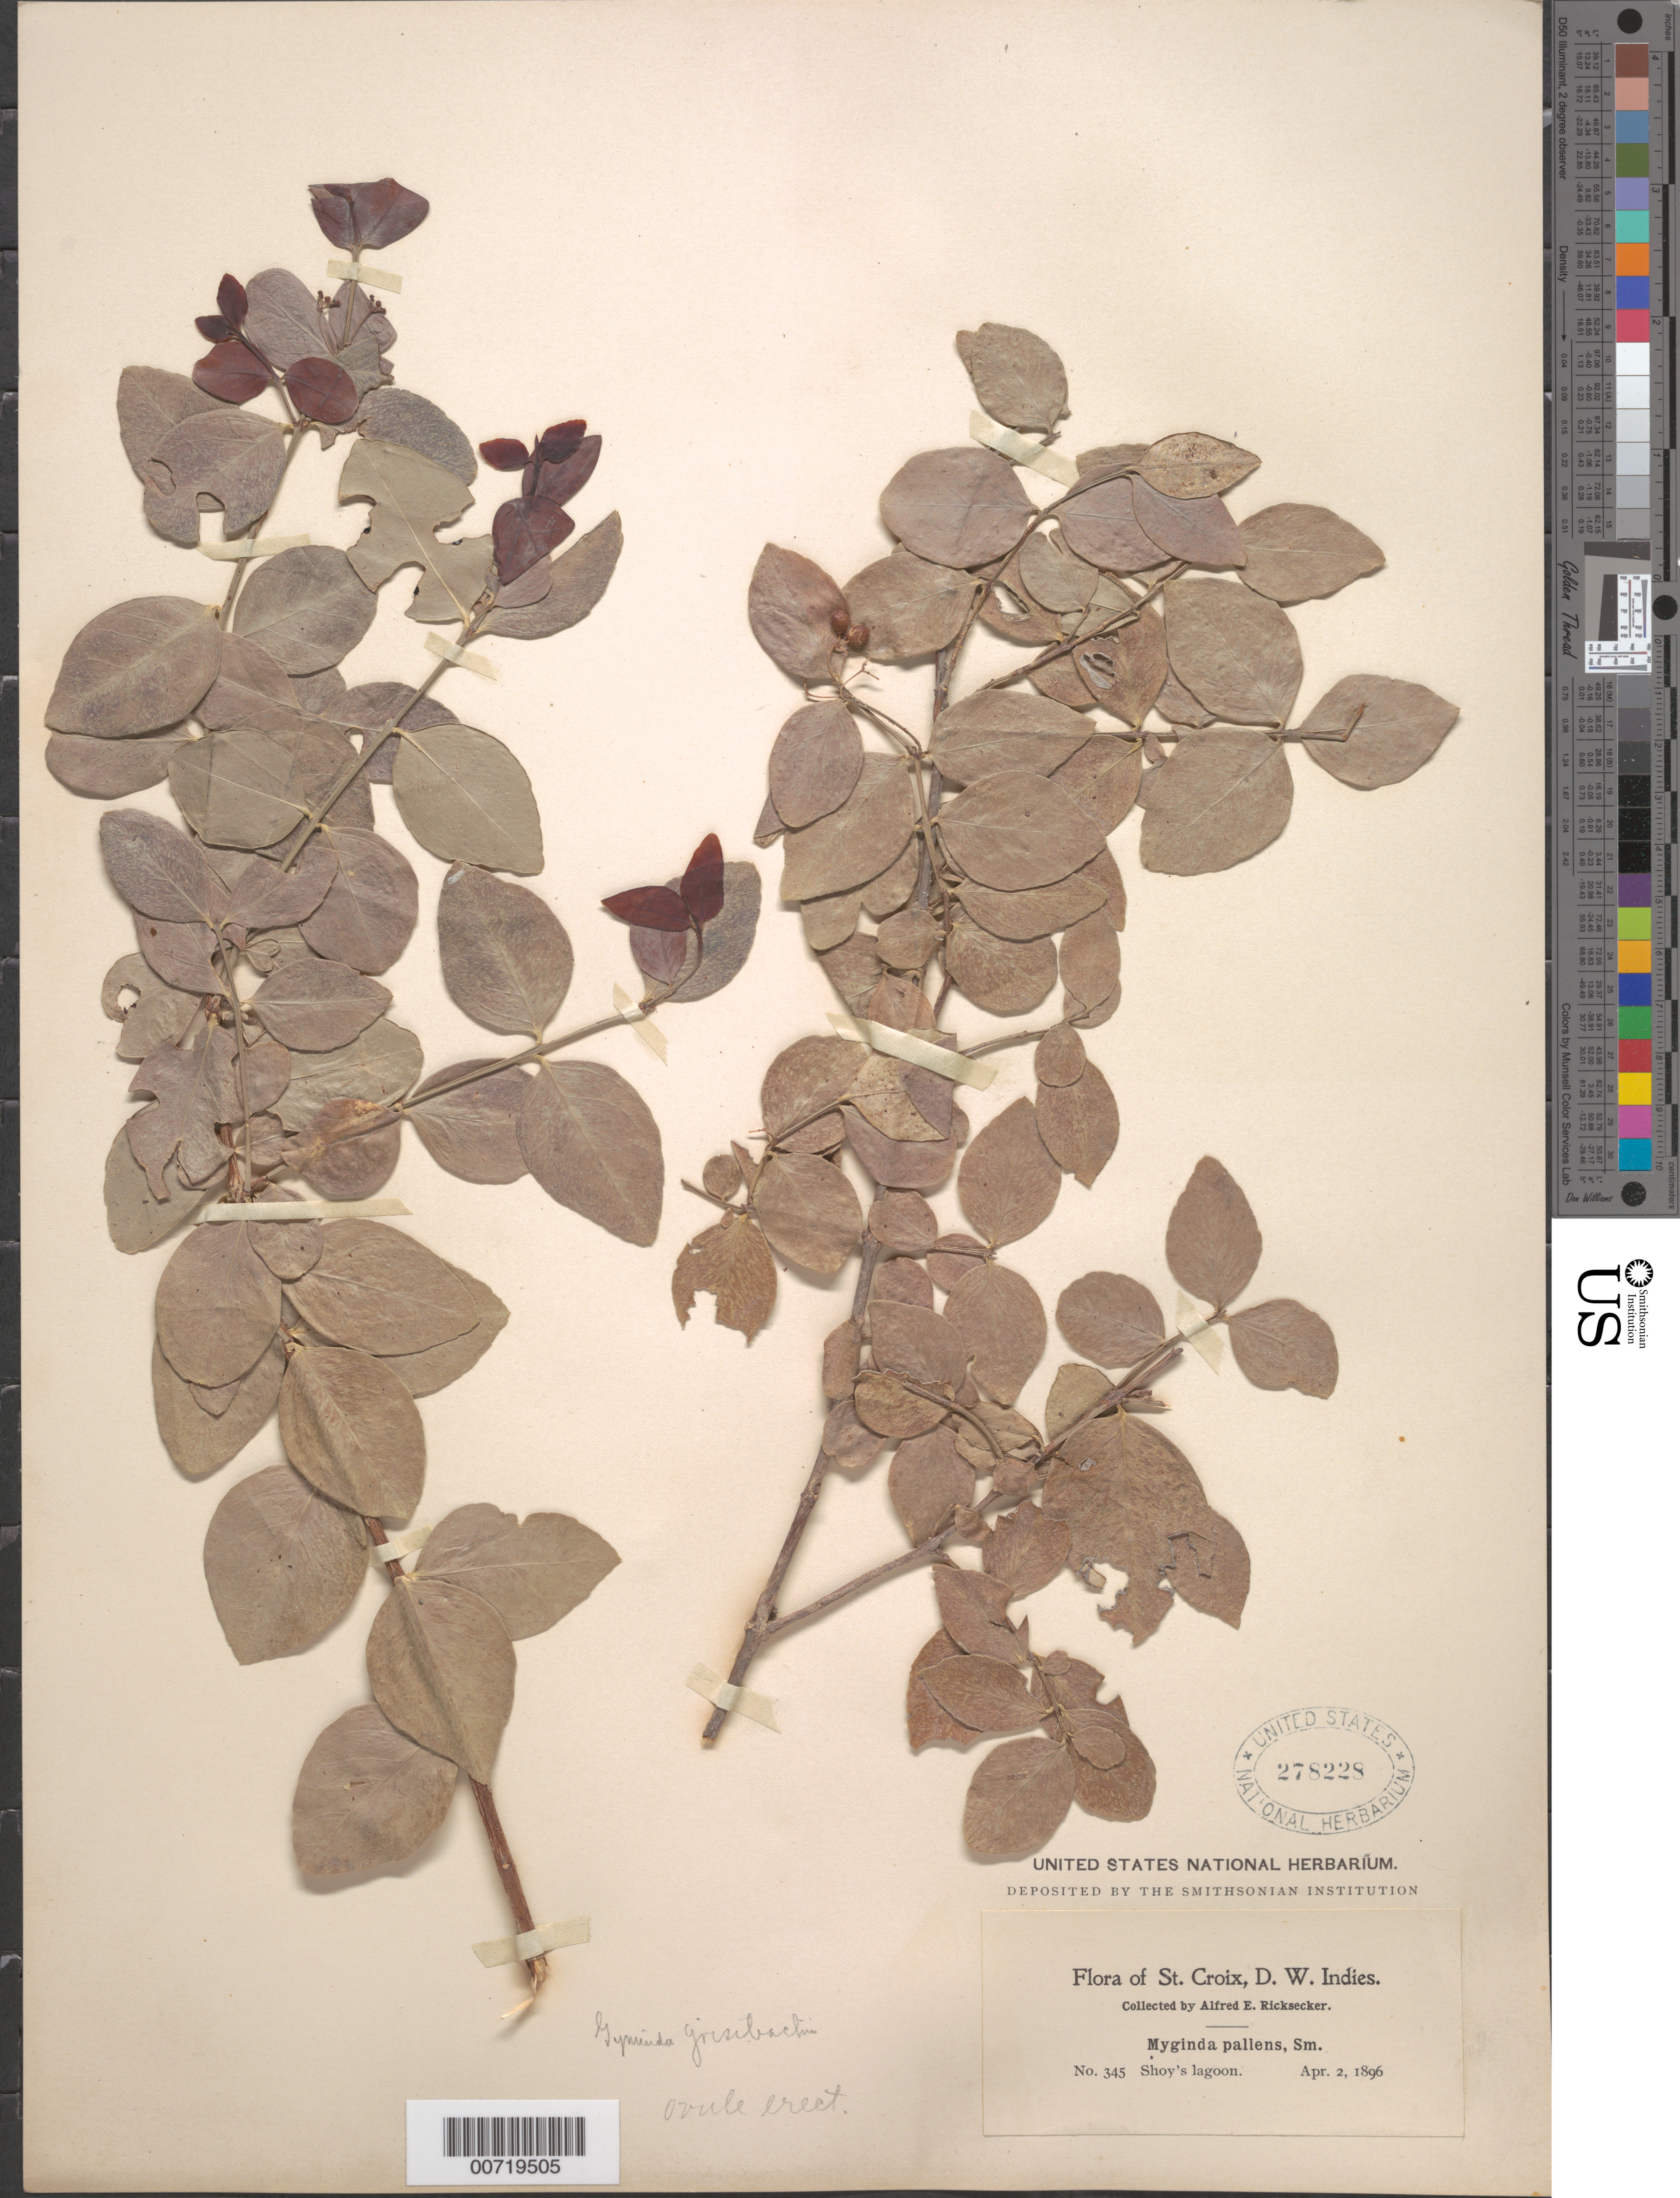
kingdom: Plantae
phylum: Tracheophyta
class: Magnoliopsida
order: Celastrales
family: Celastraceae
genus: Gyminda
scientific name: Gyminda grisebachii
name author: Sarg.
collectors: A. E. Ricksecker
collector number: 345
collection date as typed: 02 Apr 1896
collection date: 1896-04-02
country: U.S. Virgin Islands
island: St. Croix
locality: Shoy's Lagoon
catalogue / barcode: US 278228